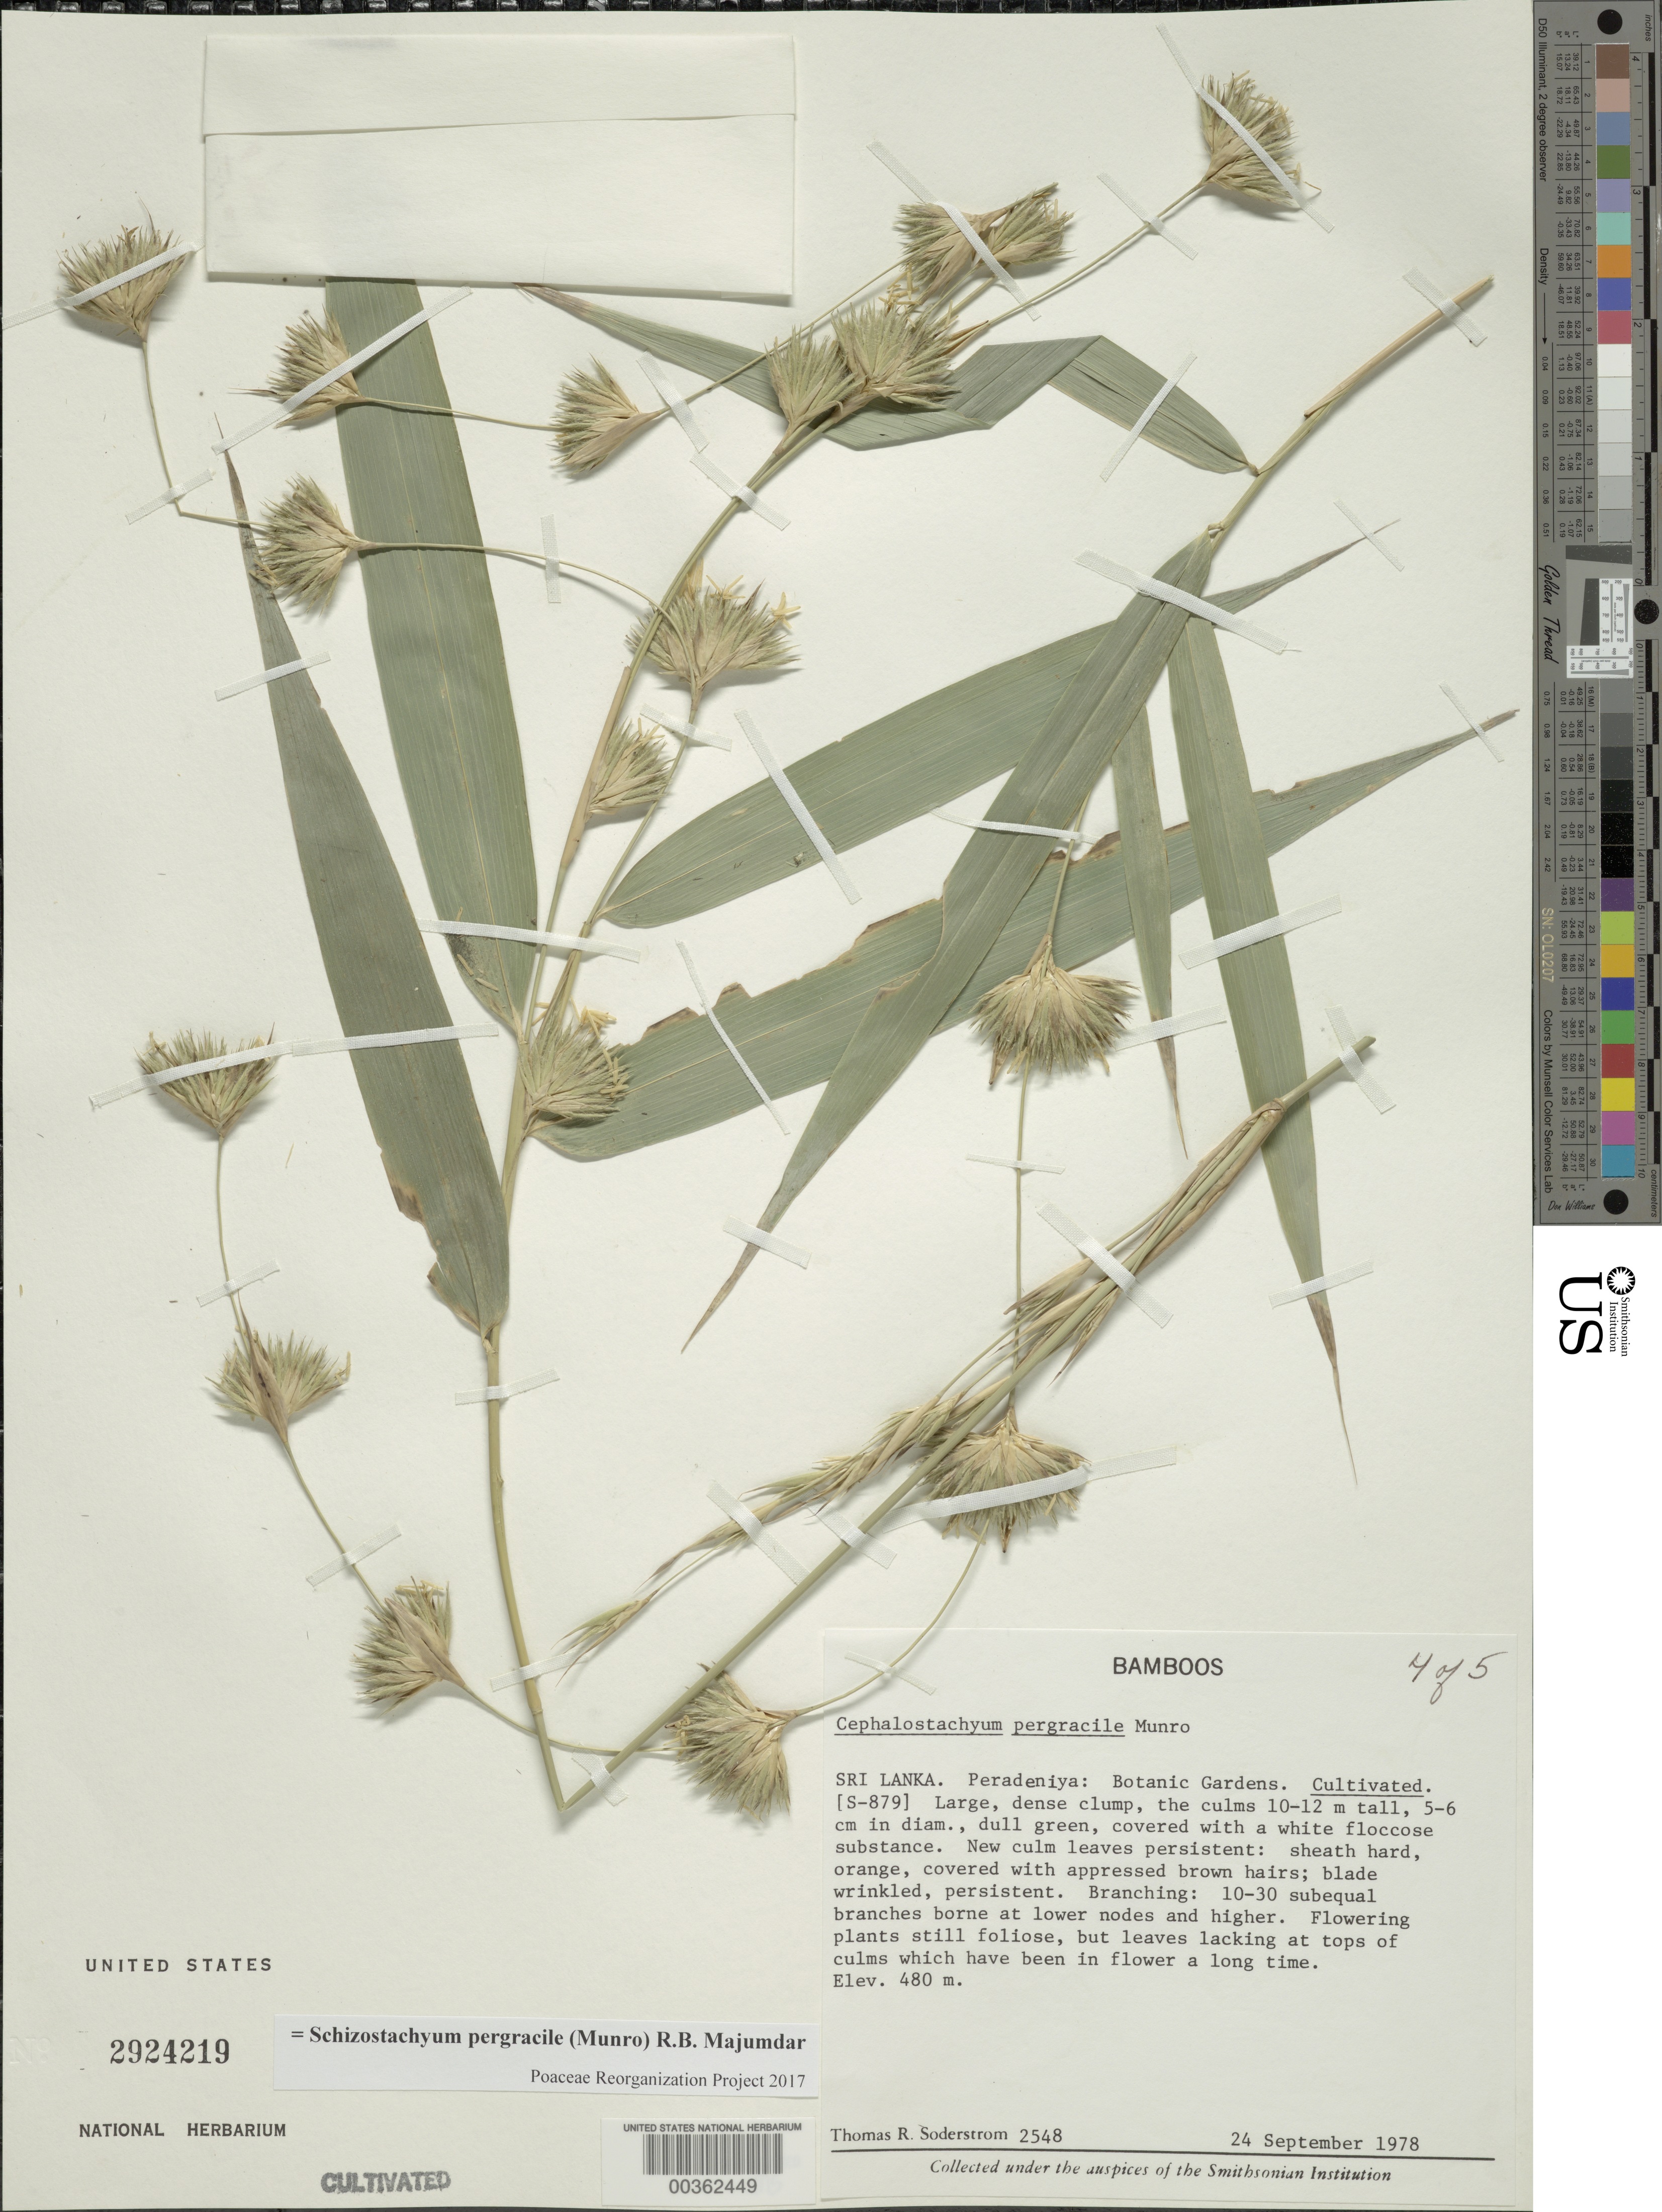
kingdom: Plantae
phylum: Tracheophyta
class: Liliopsida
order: Poales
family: Poaceae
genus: Schizostachyum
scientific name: Schizostachyum pergracile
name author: (Munro) R.B. Majumdar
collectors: T. R. Soderstrom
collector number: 2548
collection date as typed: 24 Sep 1978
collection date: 1978-09-24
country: Sri Lanka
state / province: Central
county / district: Kandy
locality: Perandeniya: botanic gardens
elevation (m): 480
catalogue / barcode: US 2924219